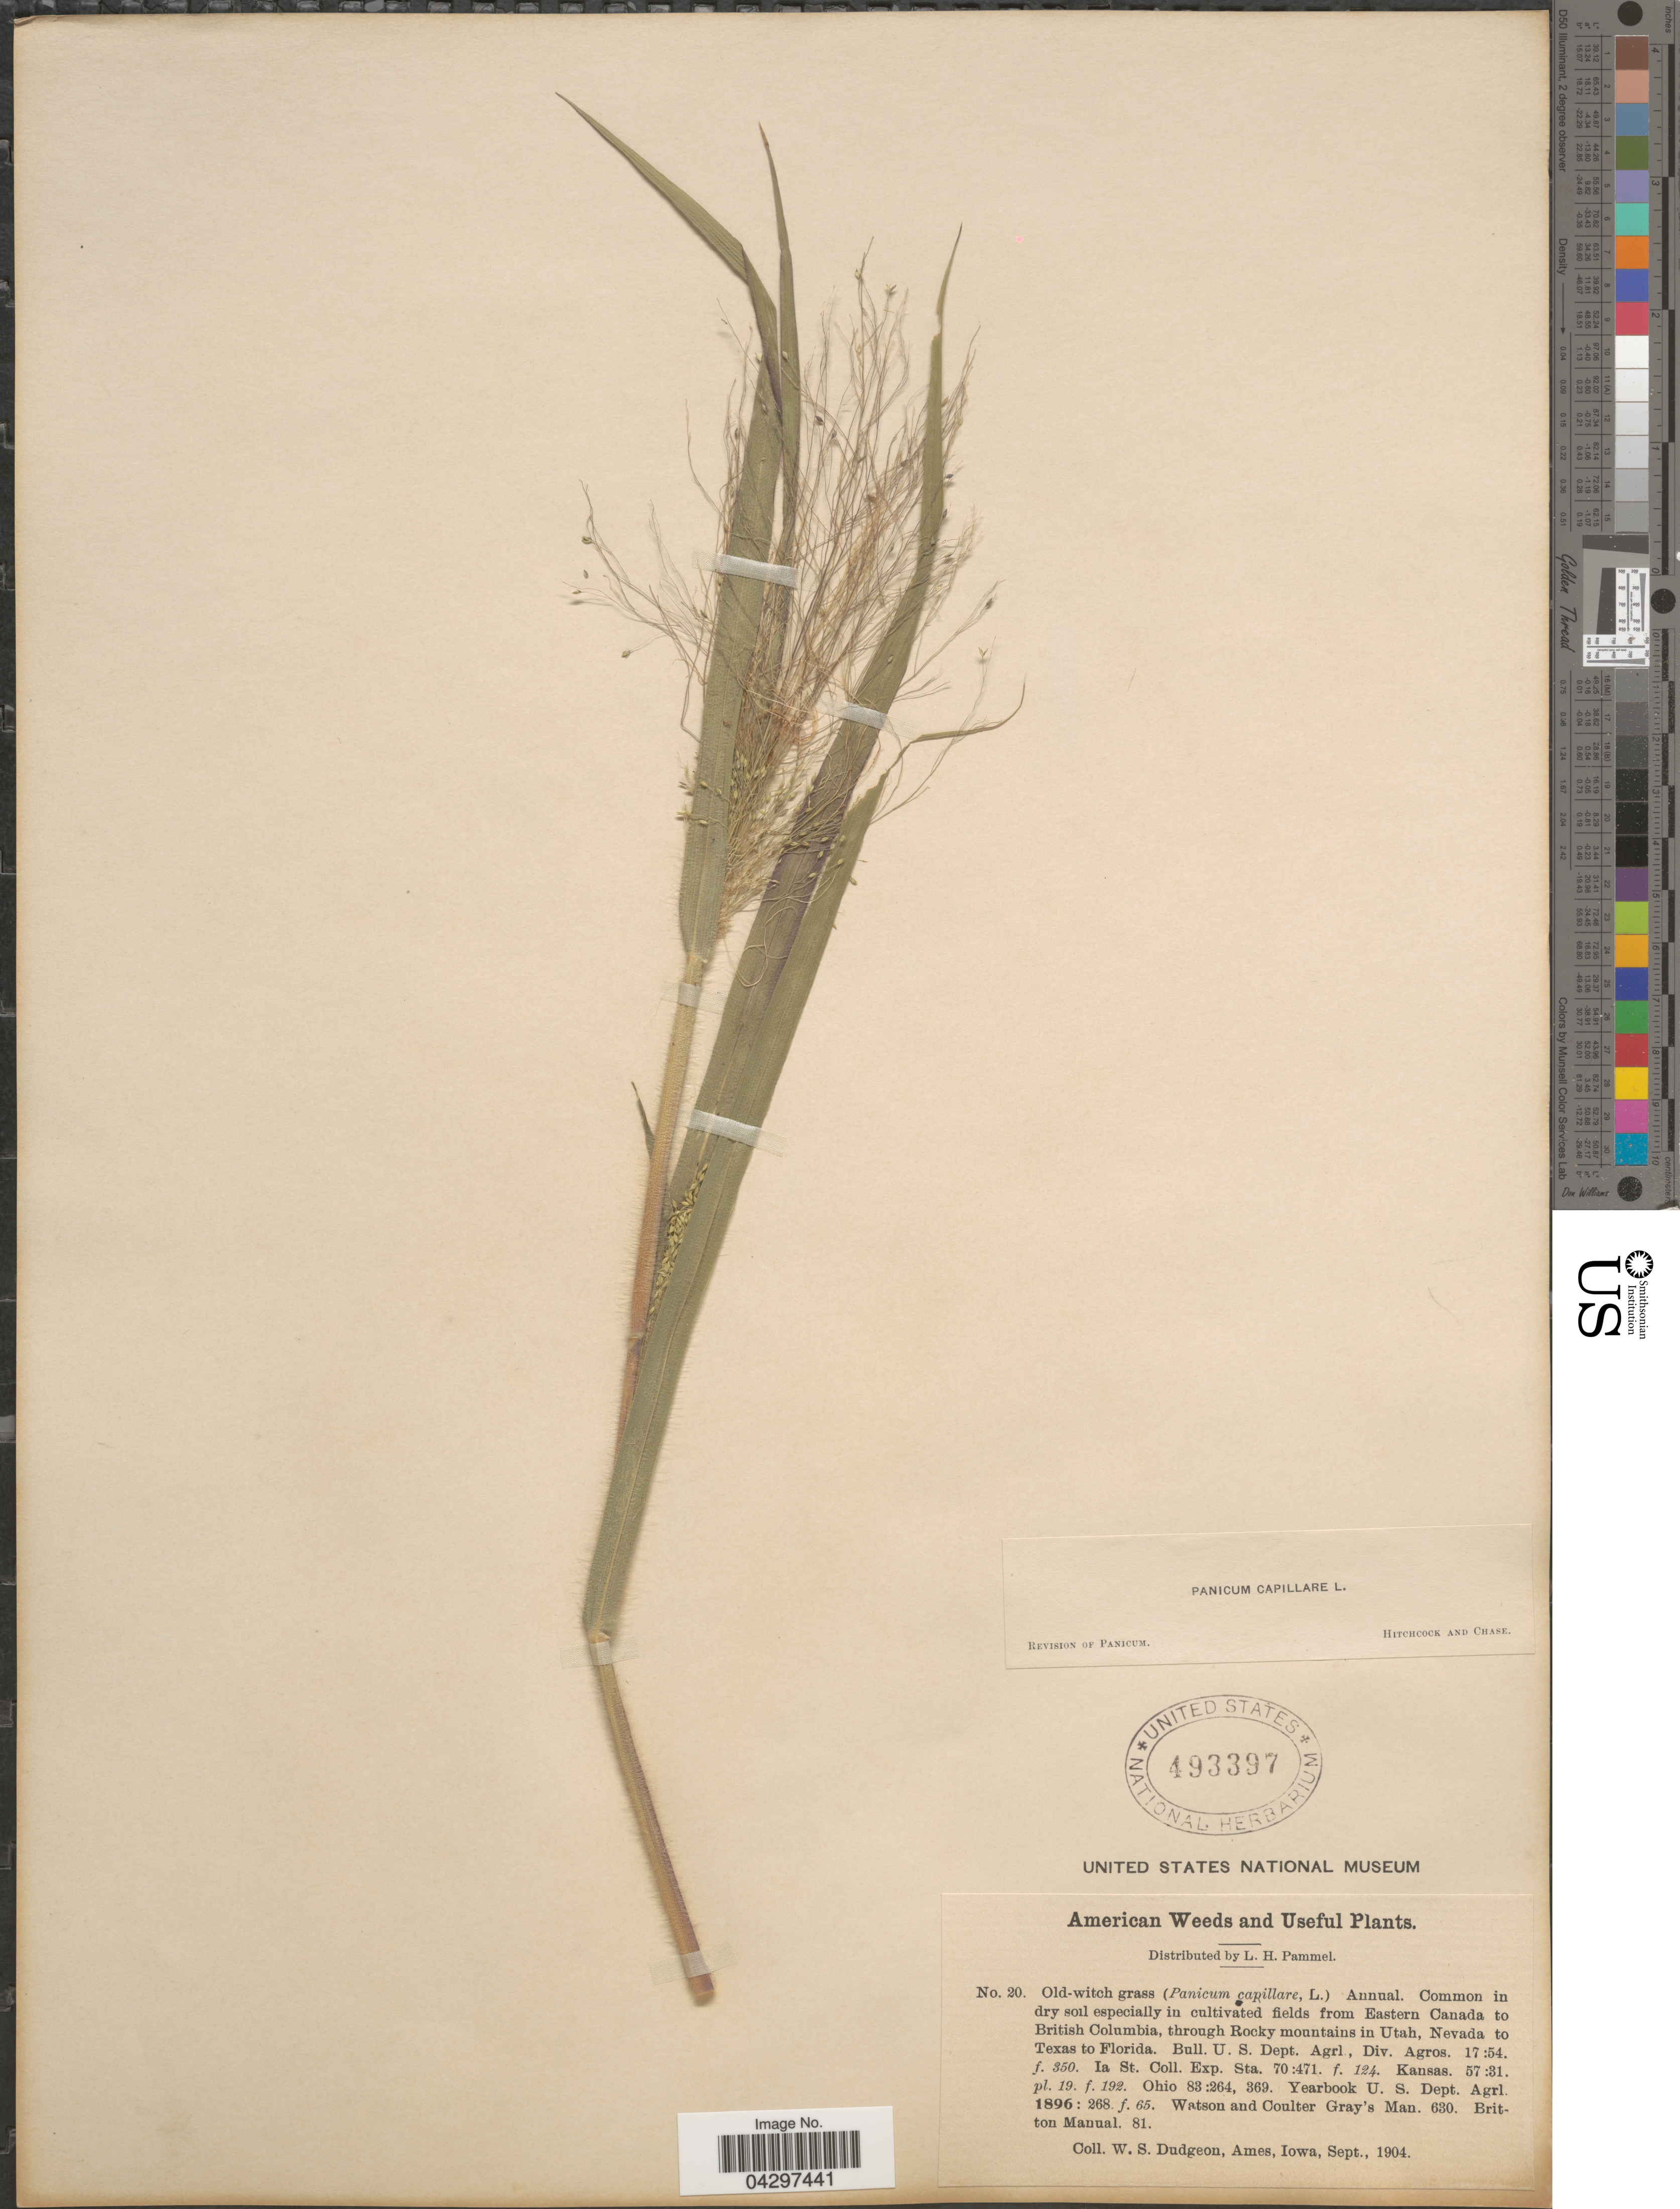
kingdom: Plantae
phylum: Tracheophyta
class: Liliopsida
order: Poales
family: Poaceae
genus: Panicum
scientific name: Panicum capillare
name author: L.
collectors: W. Dudgeon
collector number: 20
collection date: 1904-09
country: United States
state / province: Iowa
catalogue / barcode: US 493397